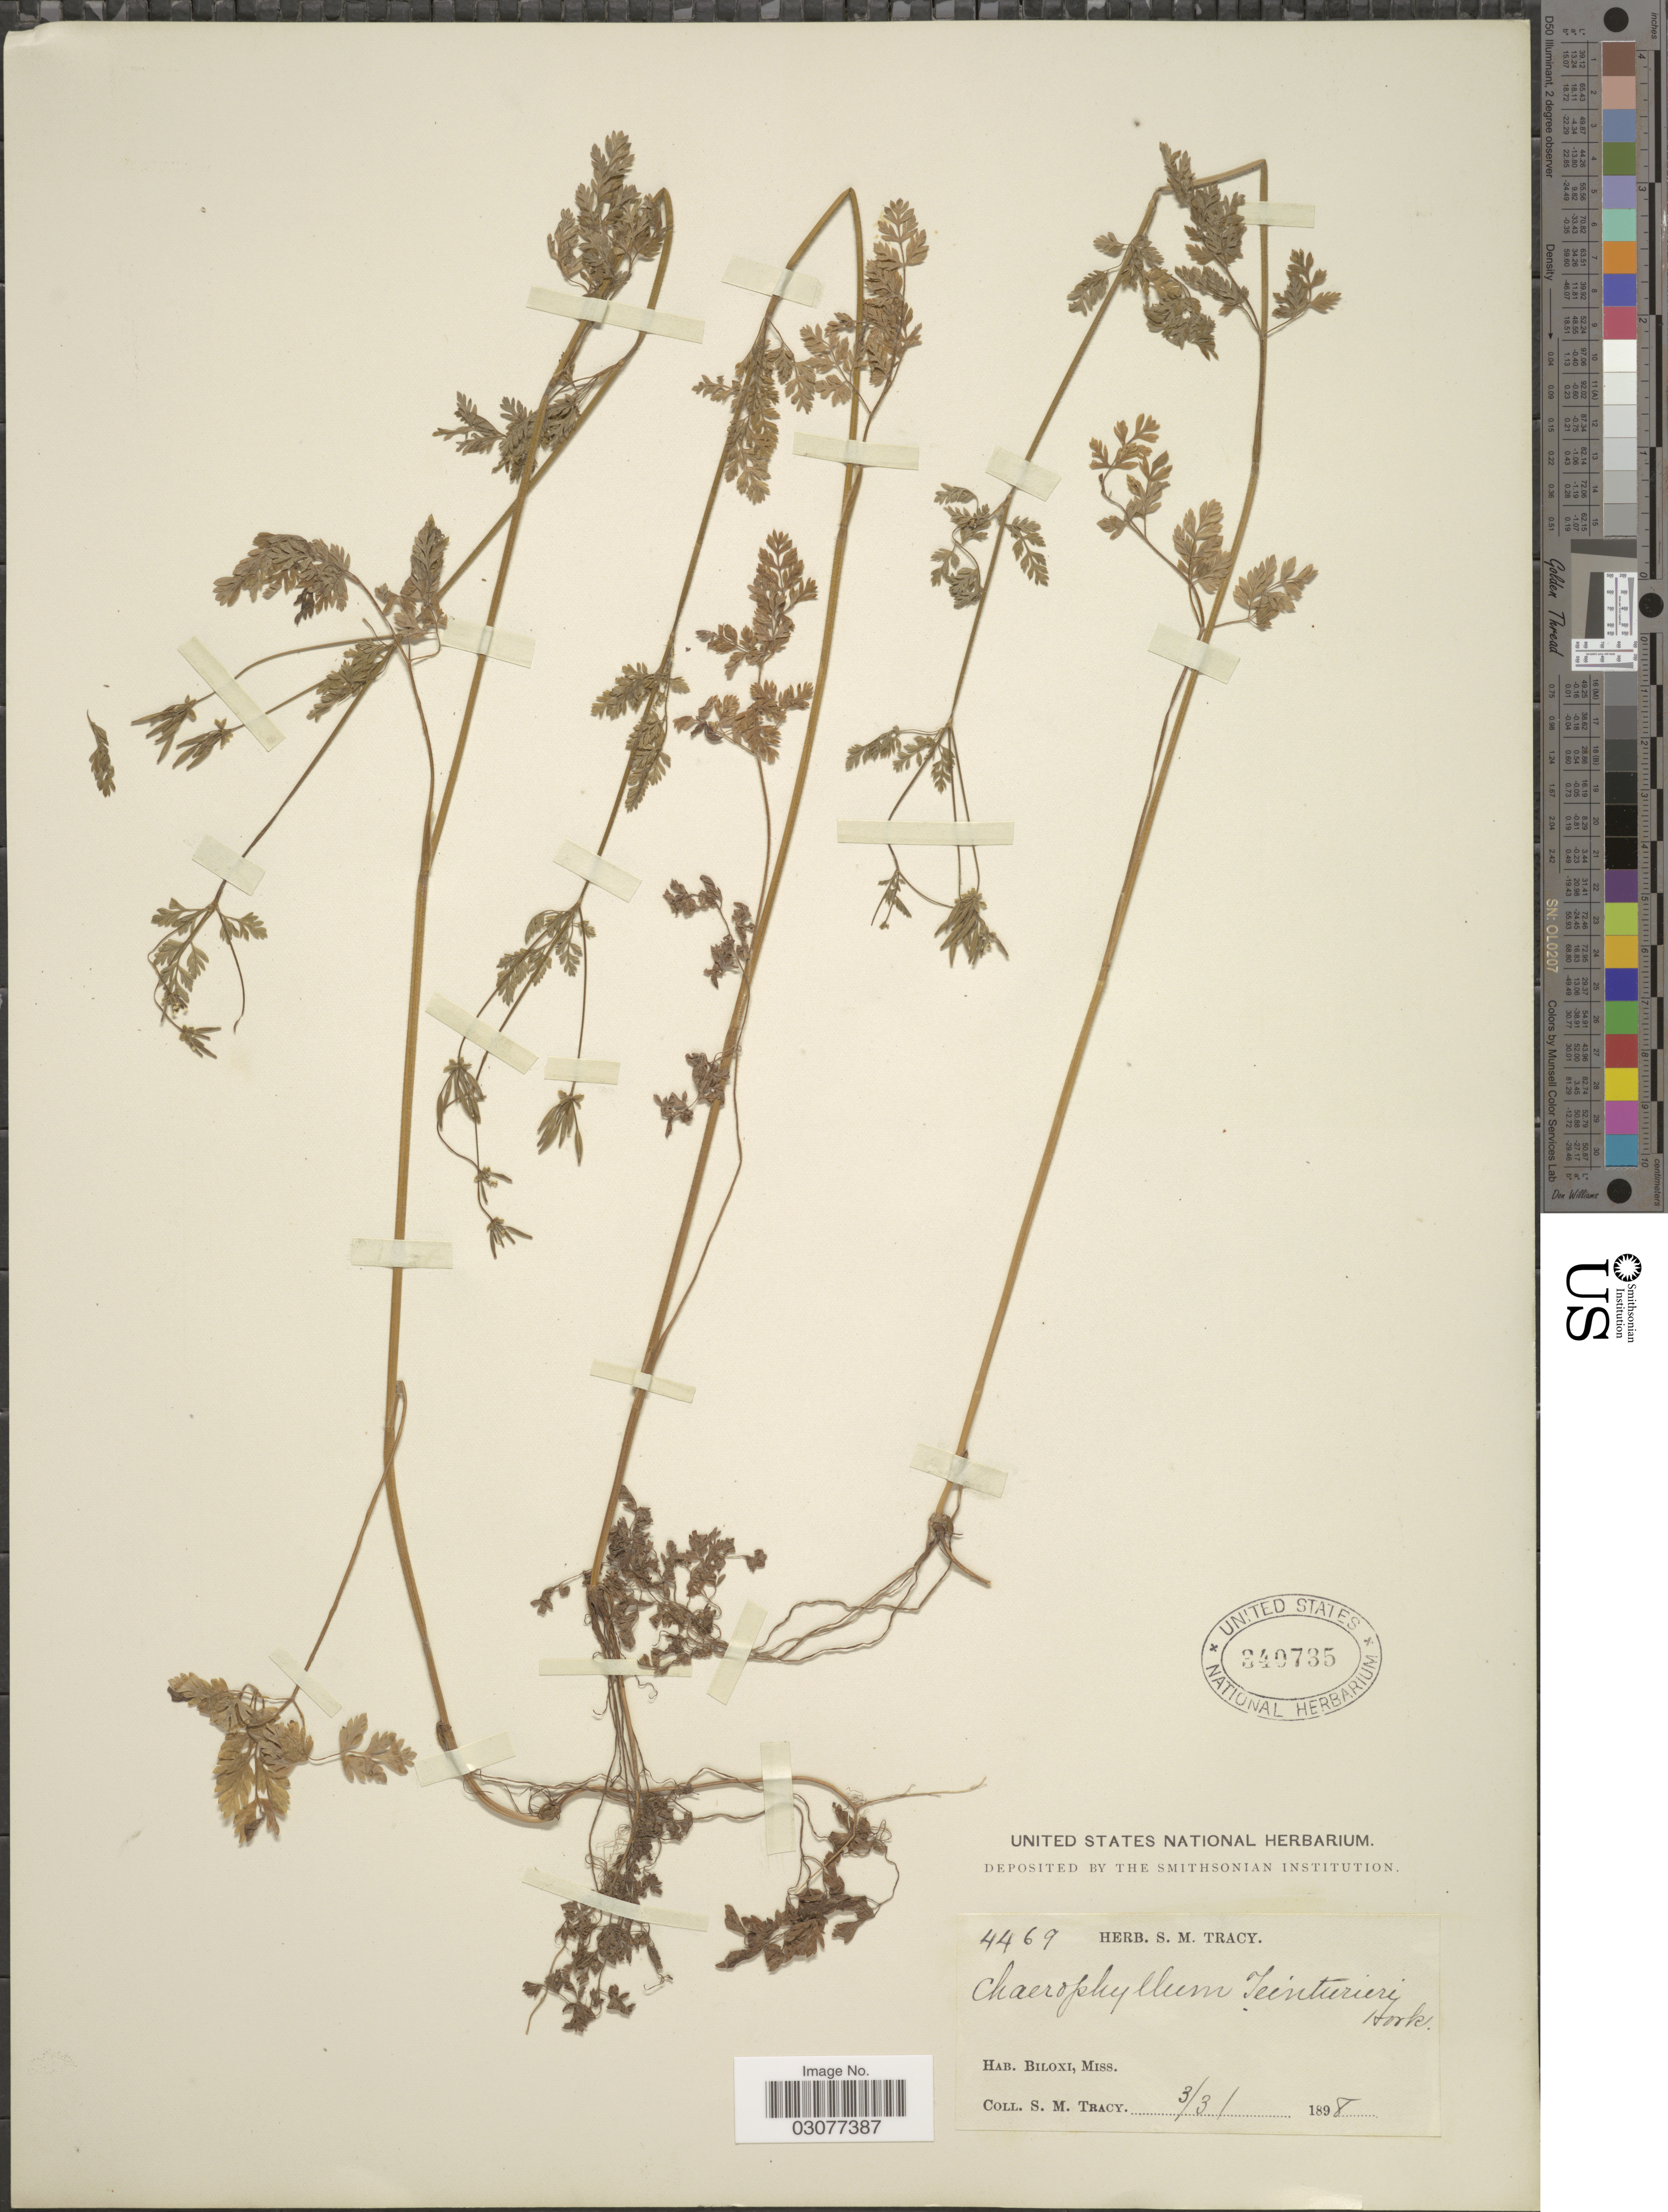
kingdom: Plantae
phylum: Tracheophyta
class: Magnoliopsida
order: Apiales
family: Apiaceae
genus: Chaerophyllum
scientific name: Chaerophyllum dasycarpum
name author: (Hook. ex S. Watson) Nutt.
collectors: S. M. Tracy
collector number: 4469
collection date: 1898-03-03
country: United States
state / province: Mississippi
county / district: Harrison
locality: Biloxi.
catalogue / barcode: US 340735